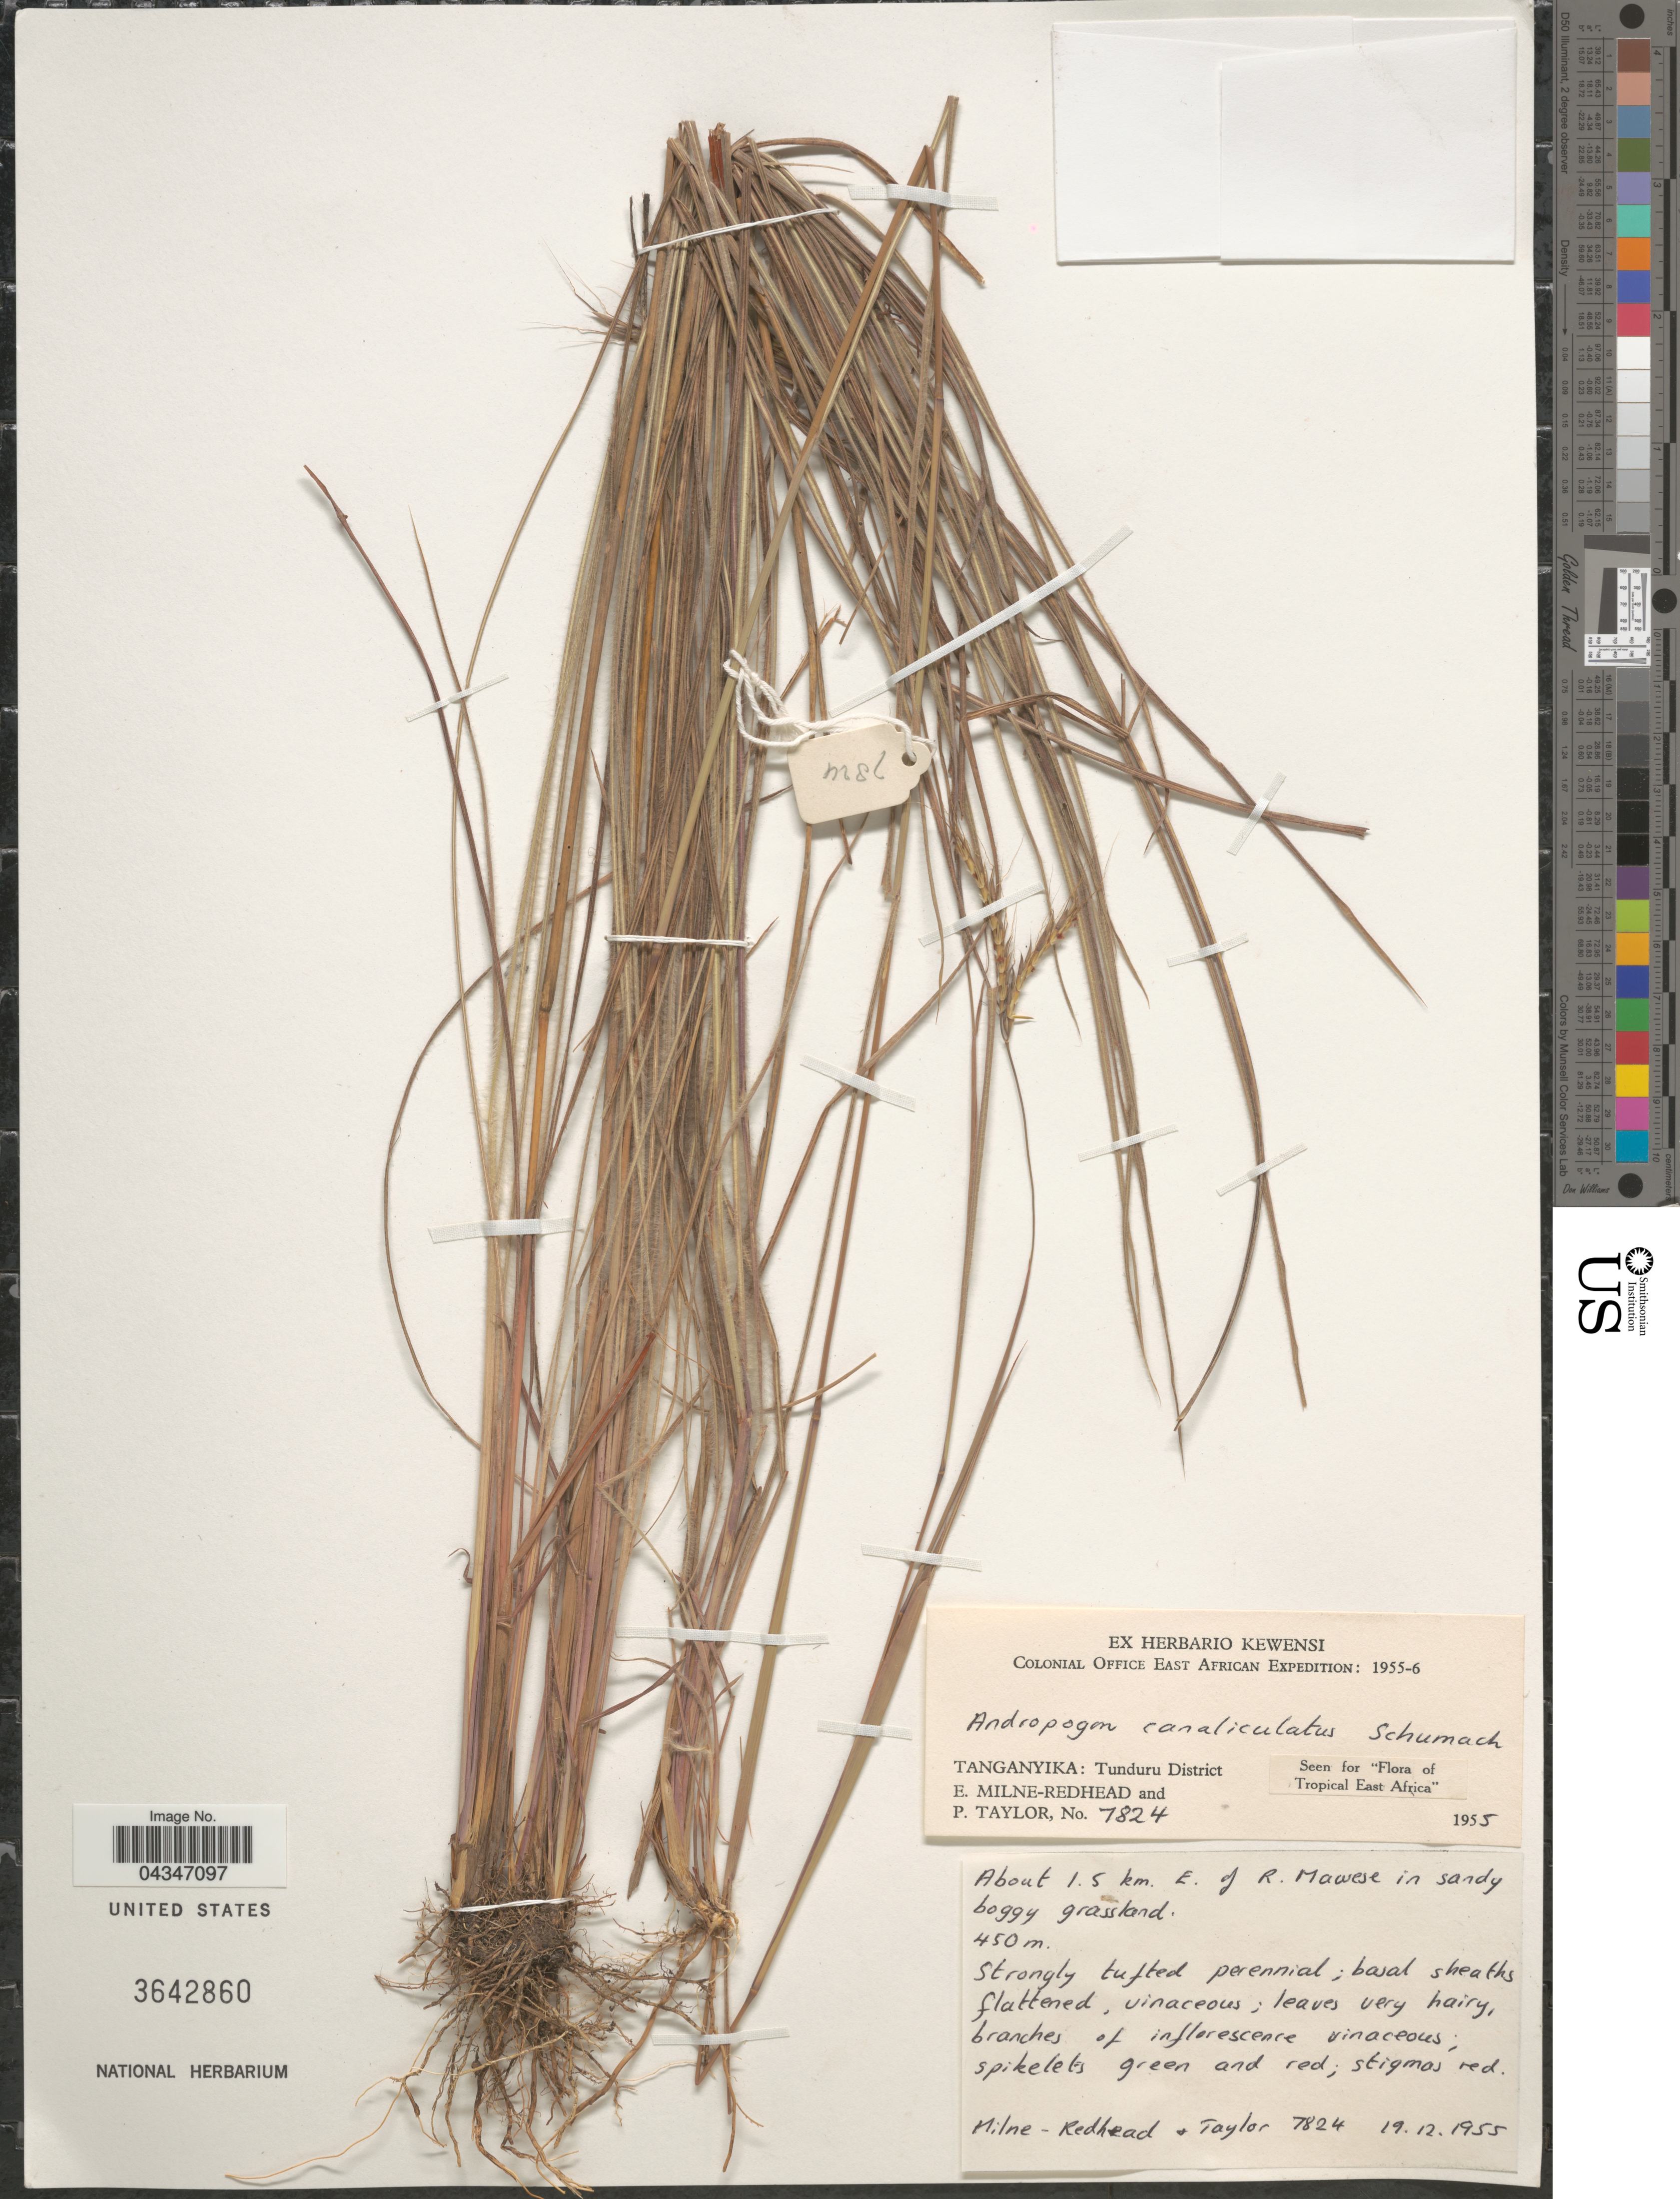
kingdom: Plantae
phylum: Tracheophyta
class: Liliopsida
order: Poales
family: Poaceae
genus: Andropogon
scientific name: Andropogon canaliculatus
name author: Schumach.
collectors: E. W. Milne-Redhead & P. Taylor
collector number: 7824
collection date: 1955-12-19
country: Tanzania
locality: Colonial Office East African Expedition: 1955-6. Tanganyika: Tunduru District. About 1.5 km. E. of R. Mawese.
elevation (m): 450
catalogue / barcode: US 3642860